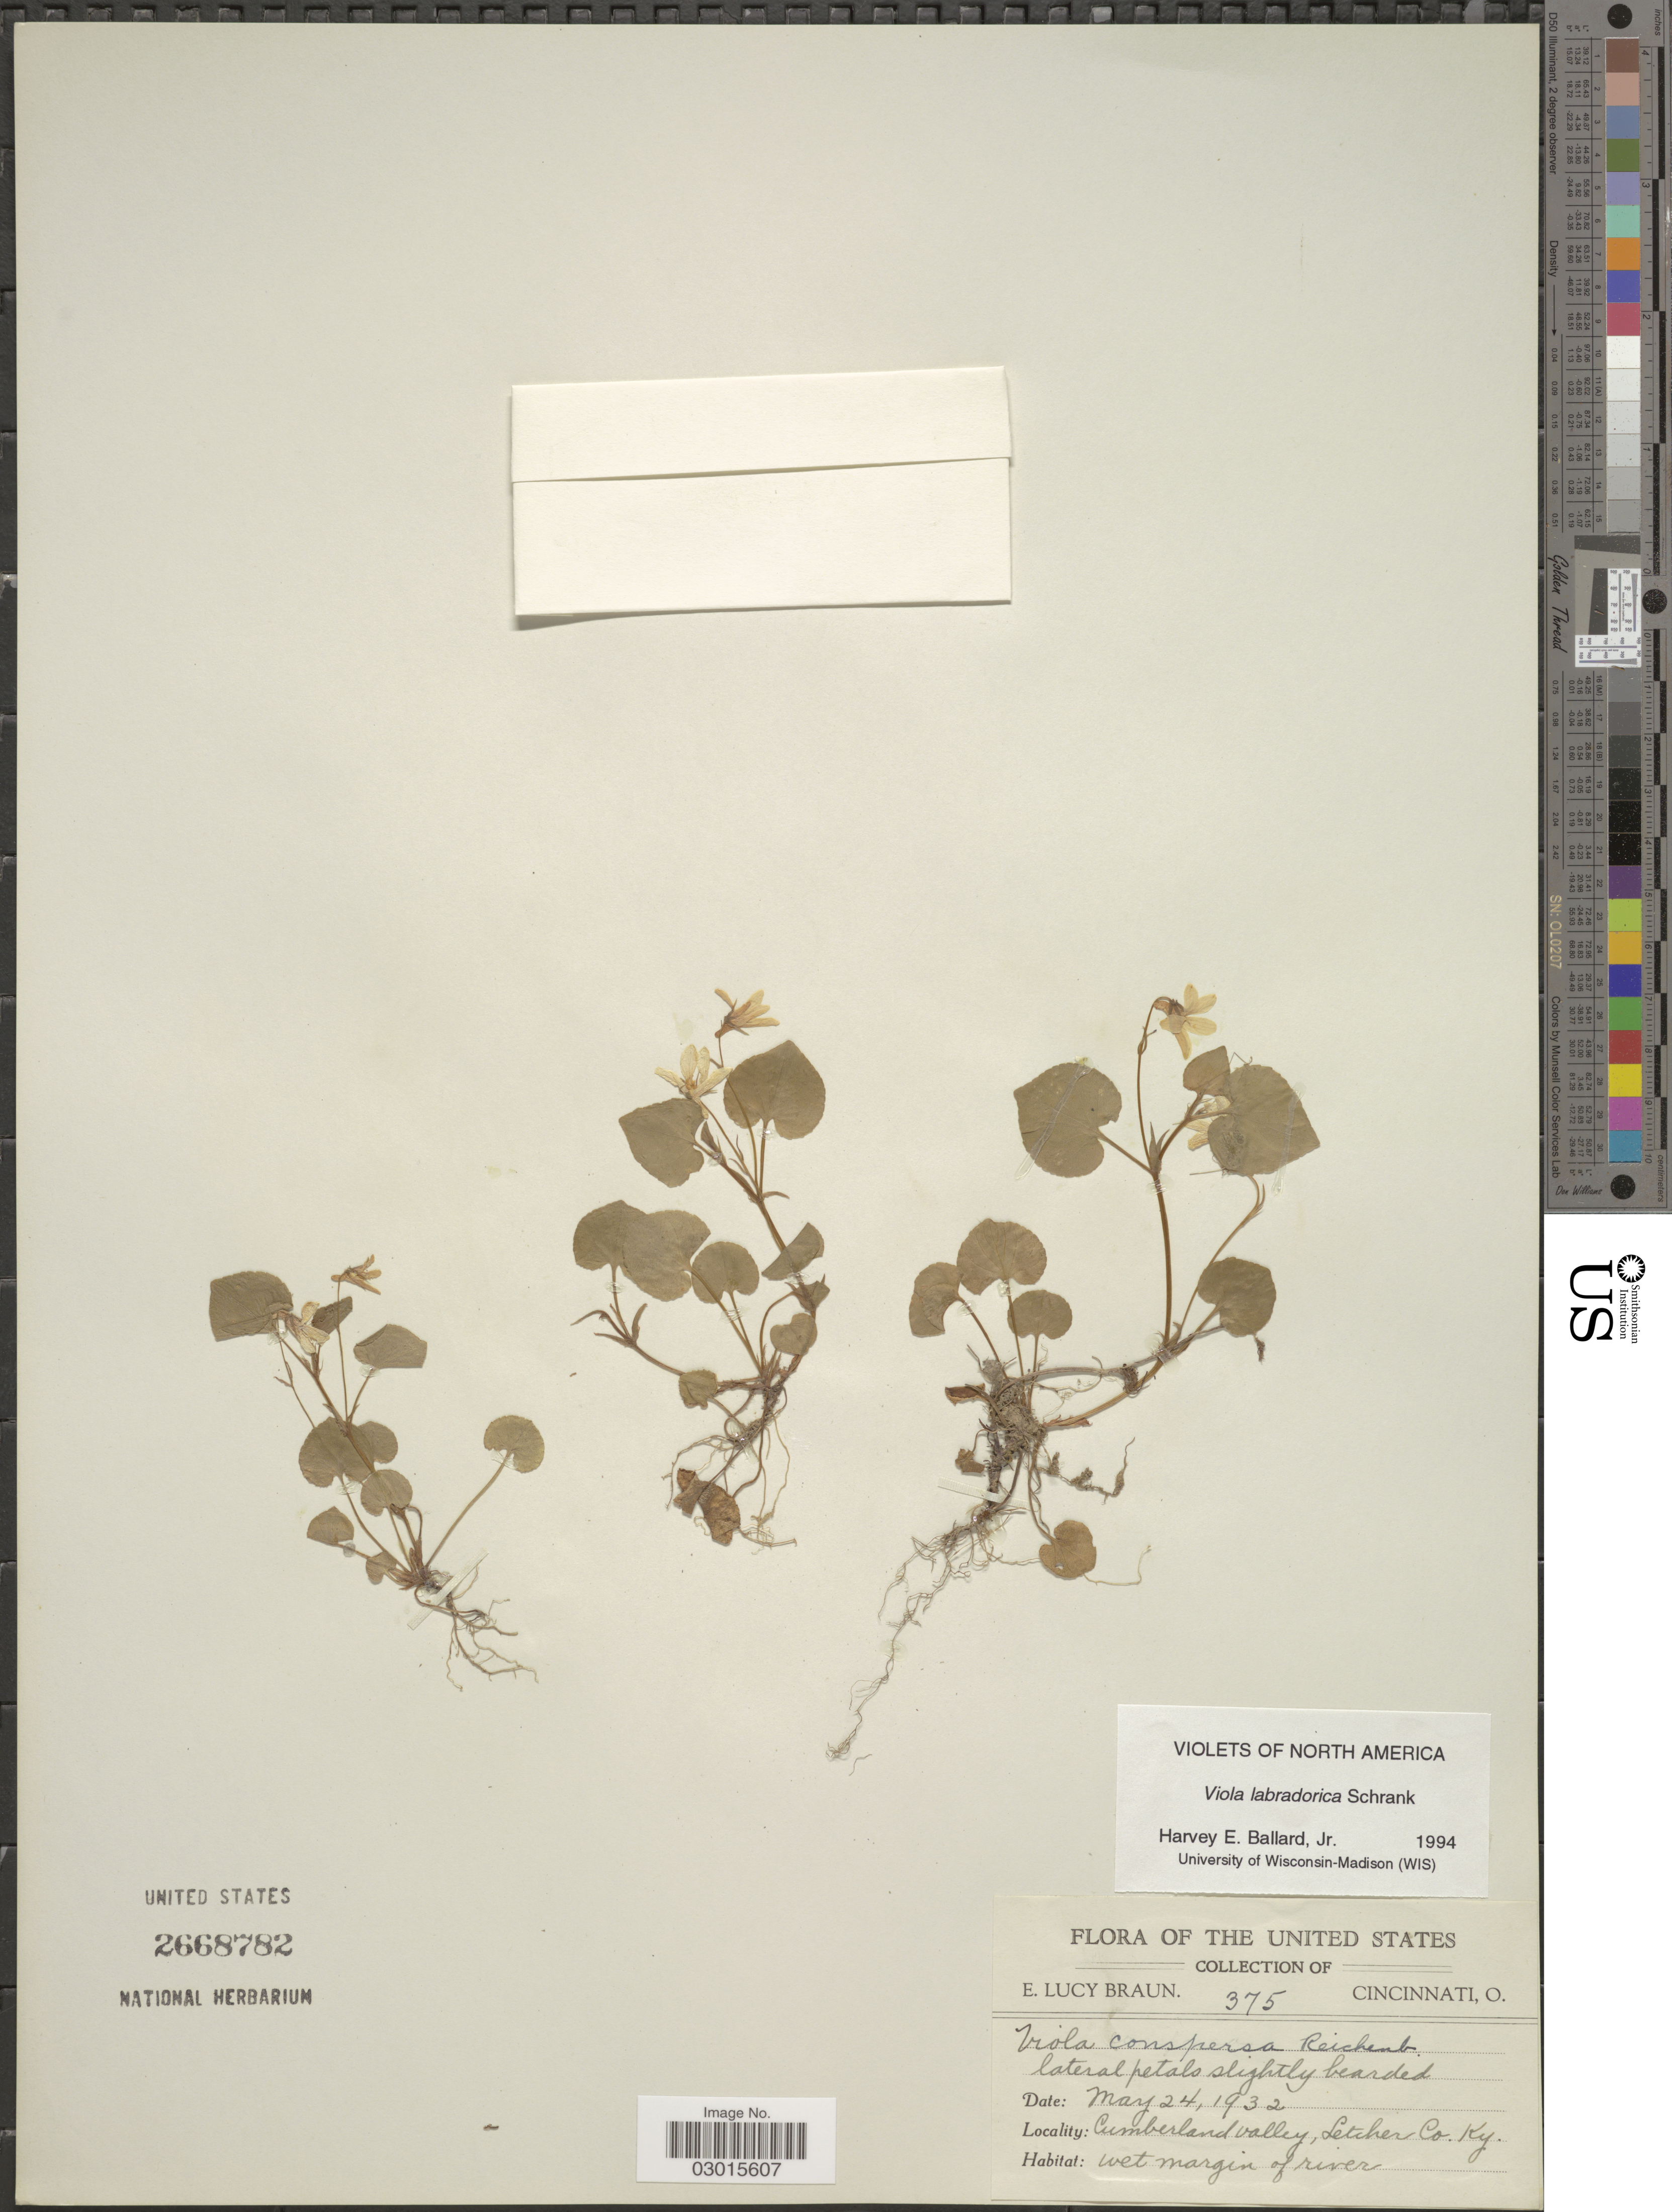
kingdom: Plantae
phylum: Tracheophyta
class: Magnoliopsida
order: Malpighiales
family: Violaceae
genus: Viola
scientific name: Viola labradorica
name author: Schrank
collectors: E. L. Braun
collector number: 375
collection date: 1932-05-24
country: United States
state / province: Kentucky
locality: Cumberland Valley, Letcher Co. Ky.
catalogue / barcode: US 2668782